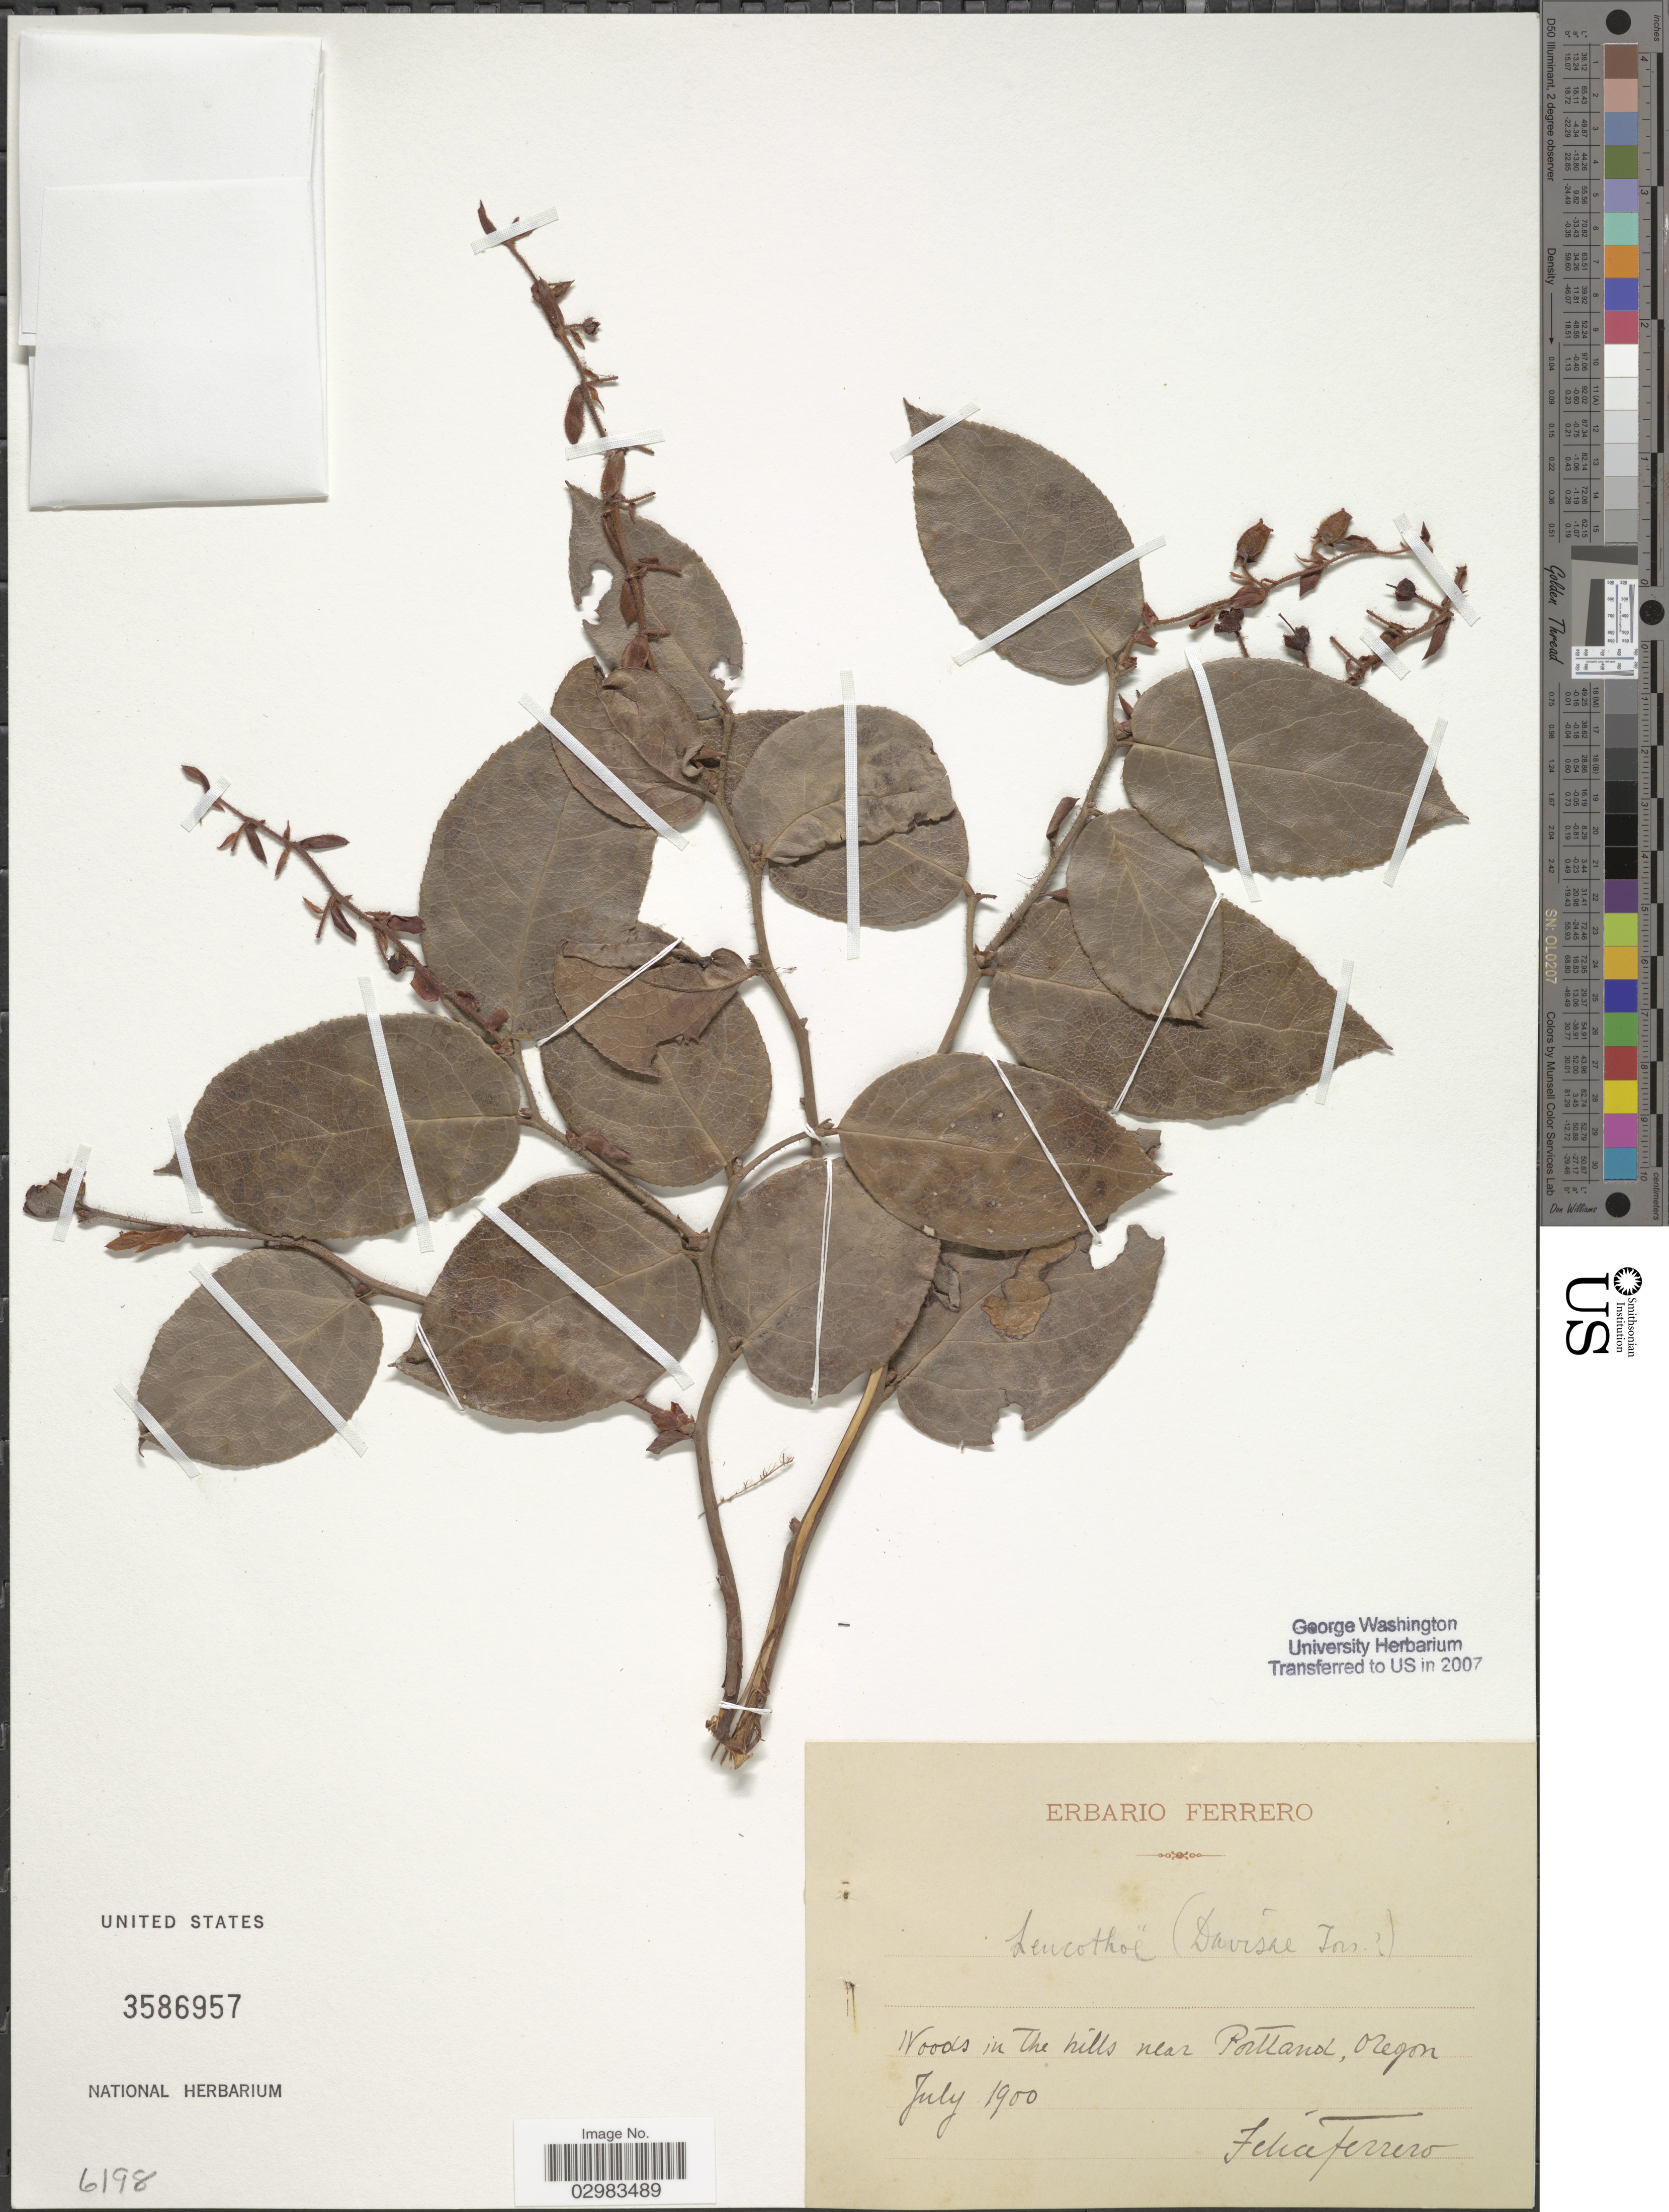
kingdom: Plantae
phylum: Tracheophyta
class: Magnoliopsida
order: Ericales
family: Ericaceae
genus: Leucothoe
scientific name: Leucothoë sp.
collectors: F. Ferrero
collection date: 1900-07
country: United States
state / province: Oregon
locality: Woods in the hills near Portland.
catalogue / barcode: US 3586957